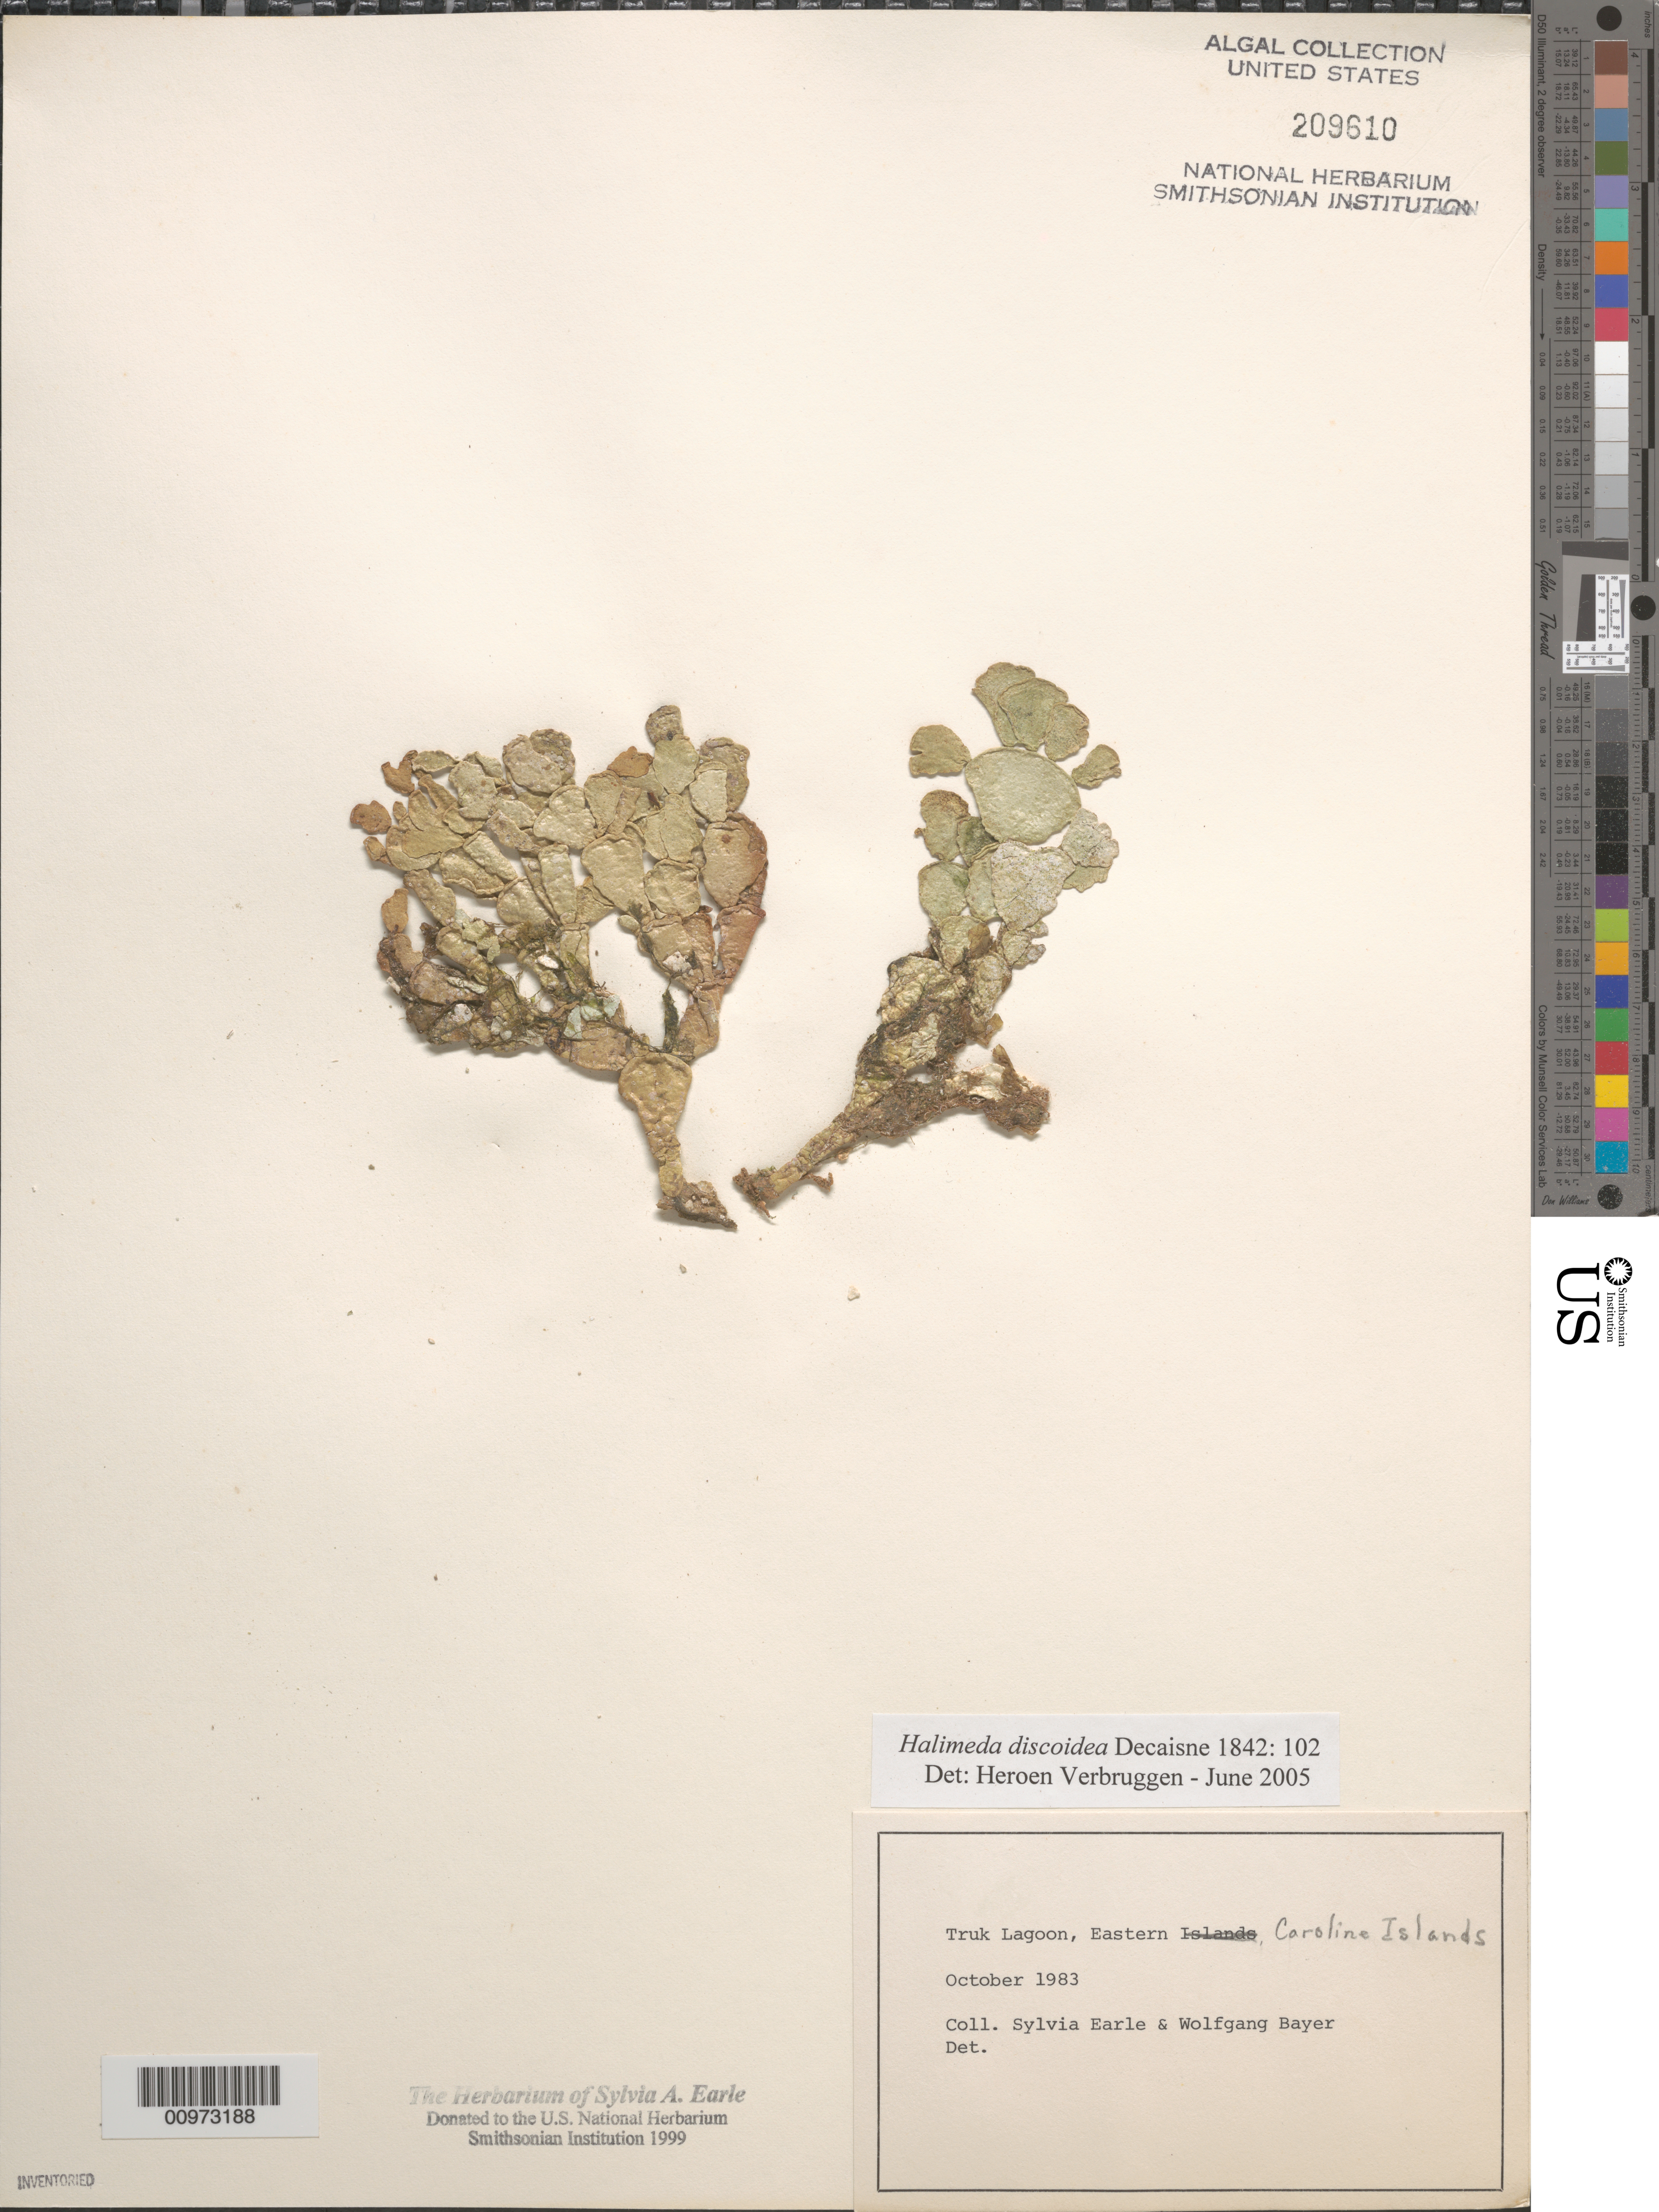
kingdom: Plantae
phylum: Chlorophyta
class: Ulvophyceae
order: Bryopsidales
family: Halimedaceae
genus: Halimeda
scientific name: Halimeda discoidea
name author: Decne.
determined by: Verbruggen, H.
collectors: S. A. Earle & W. Bayer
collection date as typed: Oct 1983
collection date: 1983-10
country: Micronesia, Federated States of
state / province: Truk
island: Truk (Chuuk) Is.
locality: Chuuk Lagoon [Truk Lagoon]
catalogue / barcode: US 209610